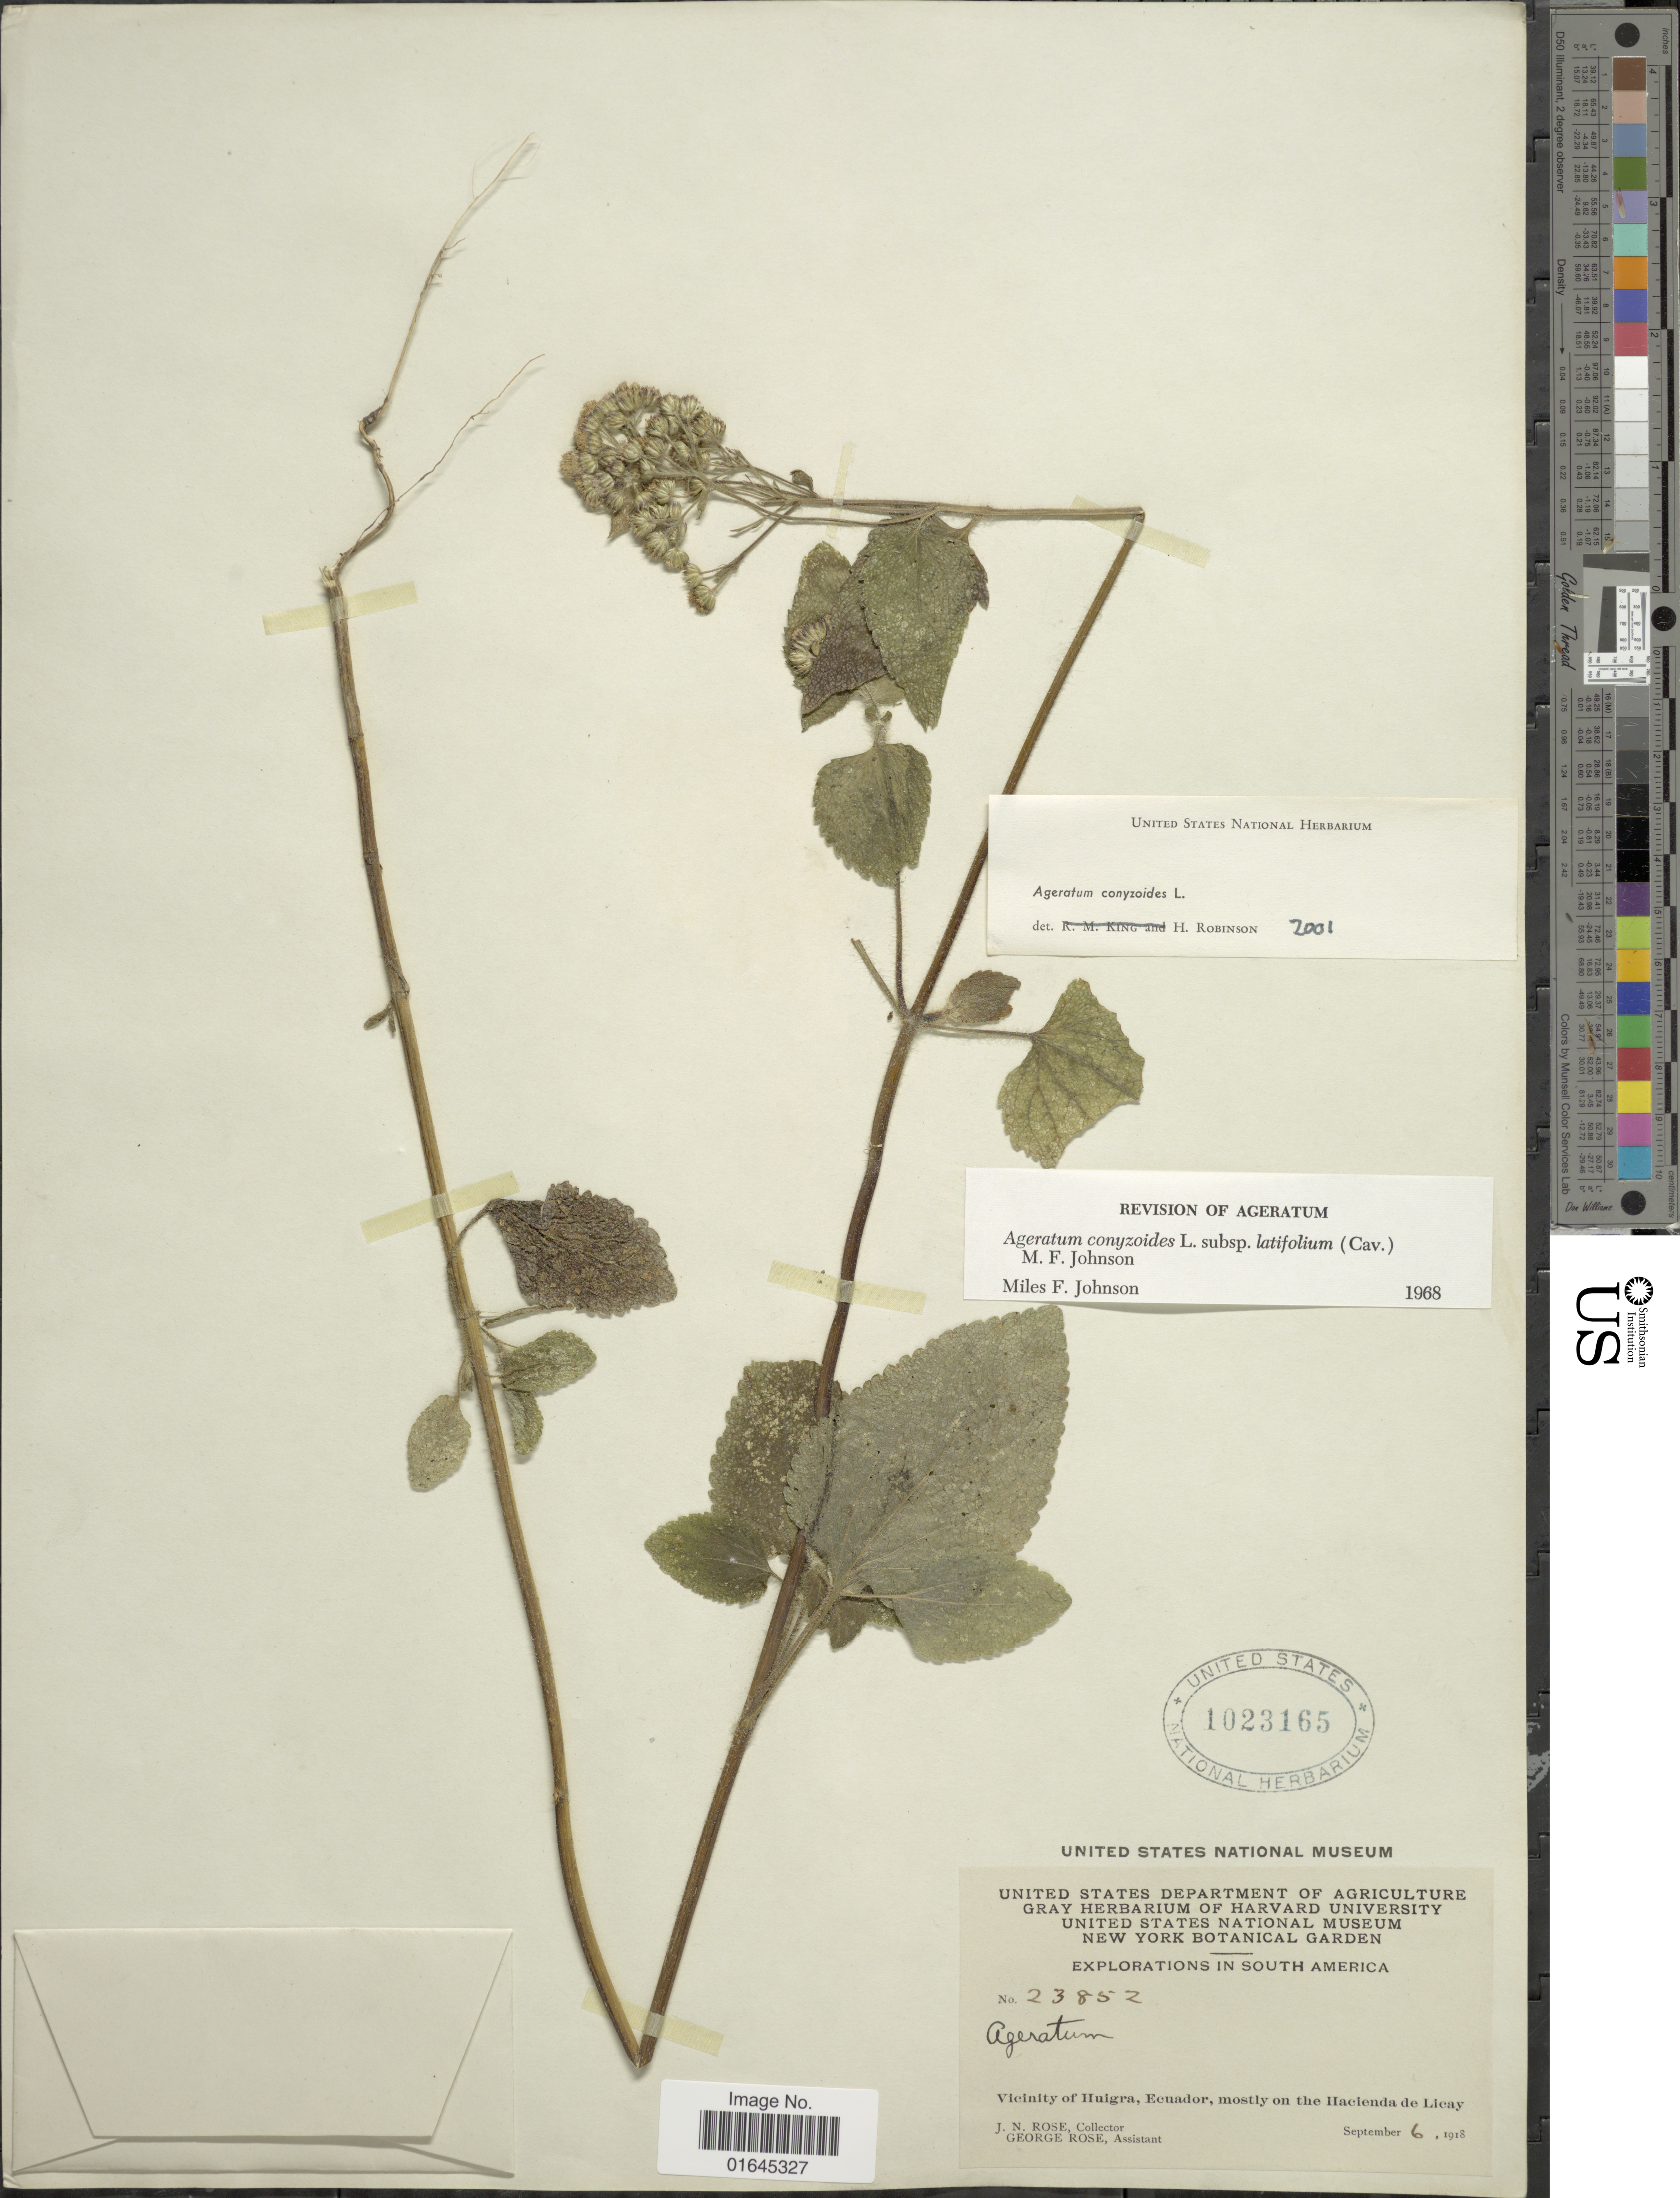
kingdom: Plantae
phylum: Tracheophyta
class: Magnoliopsida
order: Asterales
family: Asteraceae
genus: Ageratum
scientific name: Ageratum conyzoides subsp. conyzoides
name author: L.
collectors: J. N. Rose & G. Rose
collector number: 23852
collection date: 1918-09-06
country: Ecuador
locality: Vicinity of Huigra, mostly on the Hacienda de Licay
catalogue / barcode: US 1023165